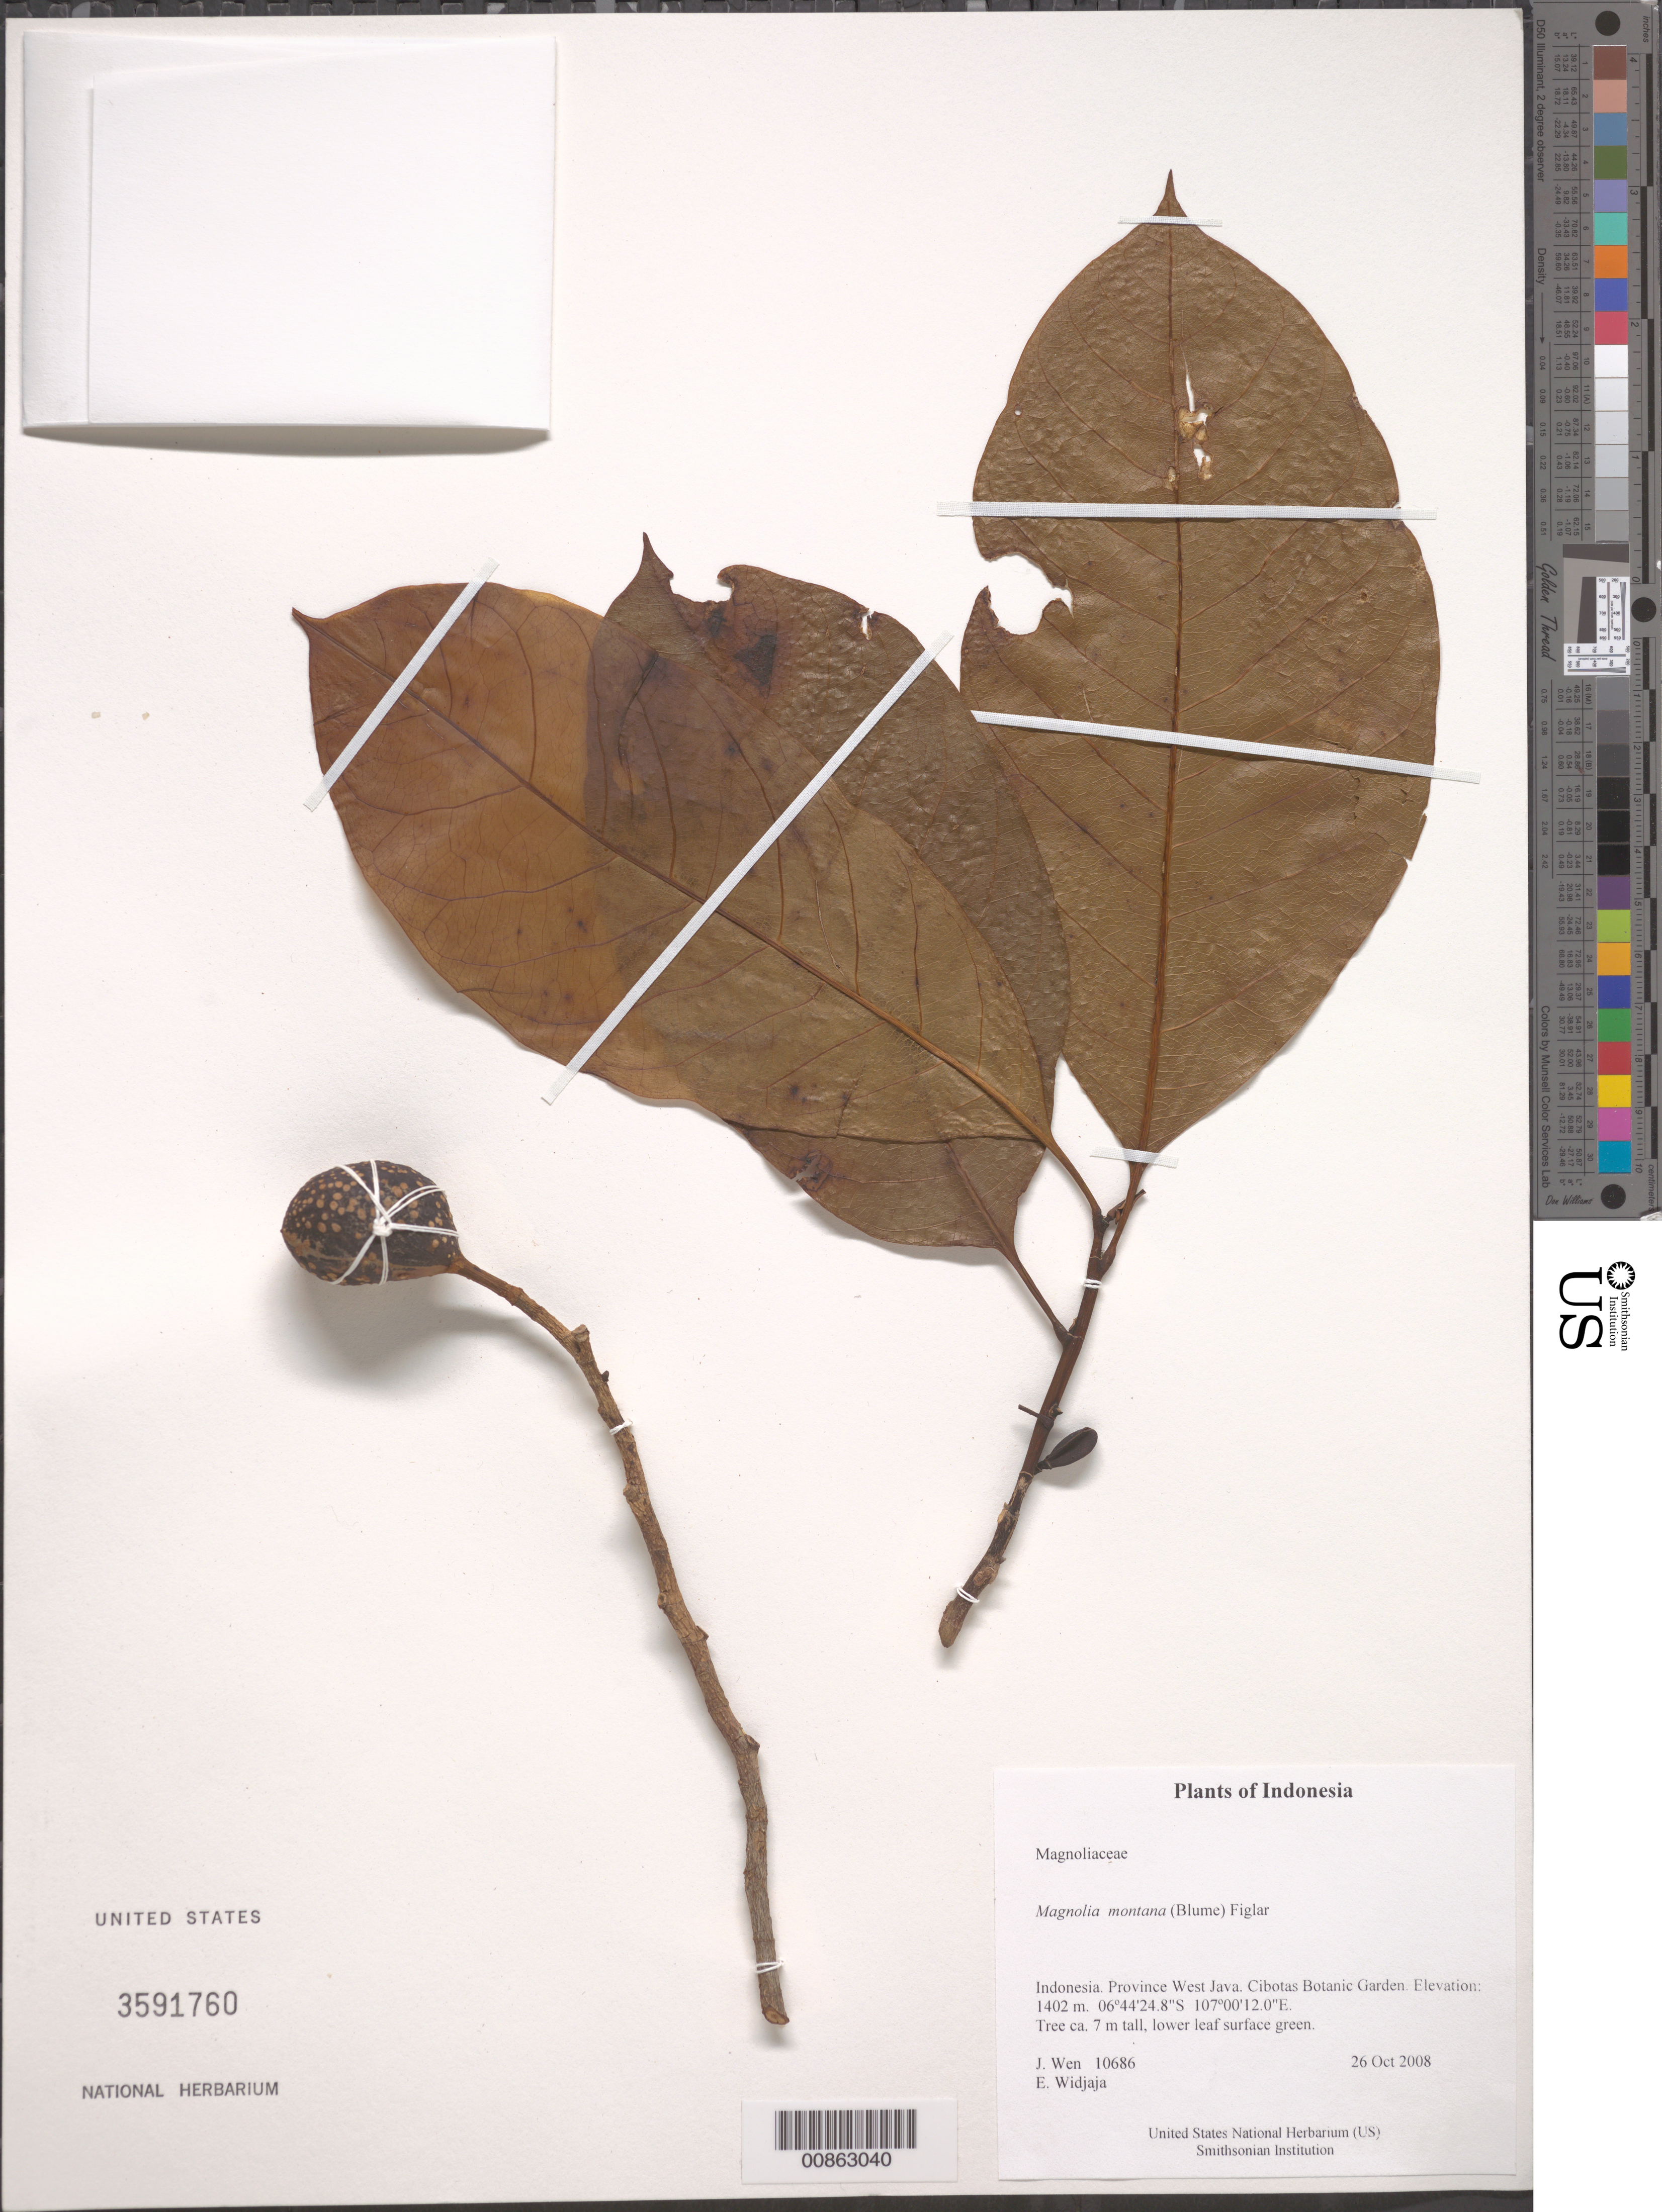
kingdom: Plantae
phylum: Tracheophyta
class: Magnoliopsida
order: Magnoliales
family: Magnoliaceae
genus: Magnolia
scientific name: Magnolia montana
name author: (Blume) Figlar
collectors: J. Wen & E. A. Widjaja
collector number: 10686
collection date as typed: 26 Oct 2008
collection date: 2008-10-26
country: Indonesia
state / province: Java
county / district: Jawa Barat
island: Java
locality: Cibotas Botanic Garden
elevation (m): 1402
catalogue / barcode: US 3591760